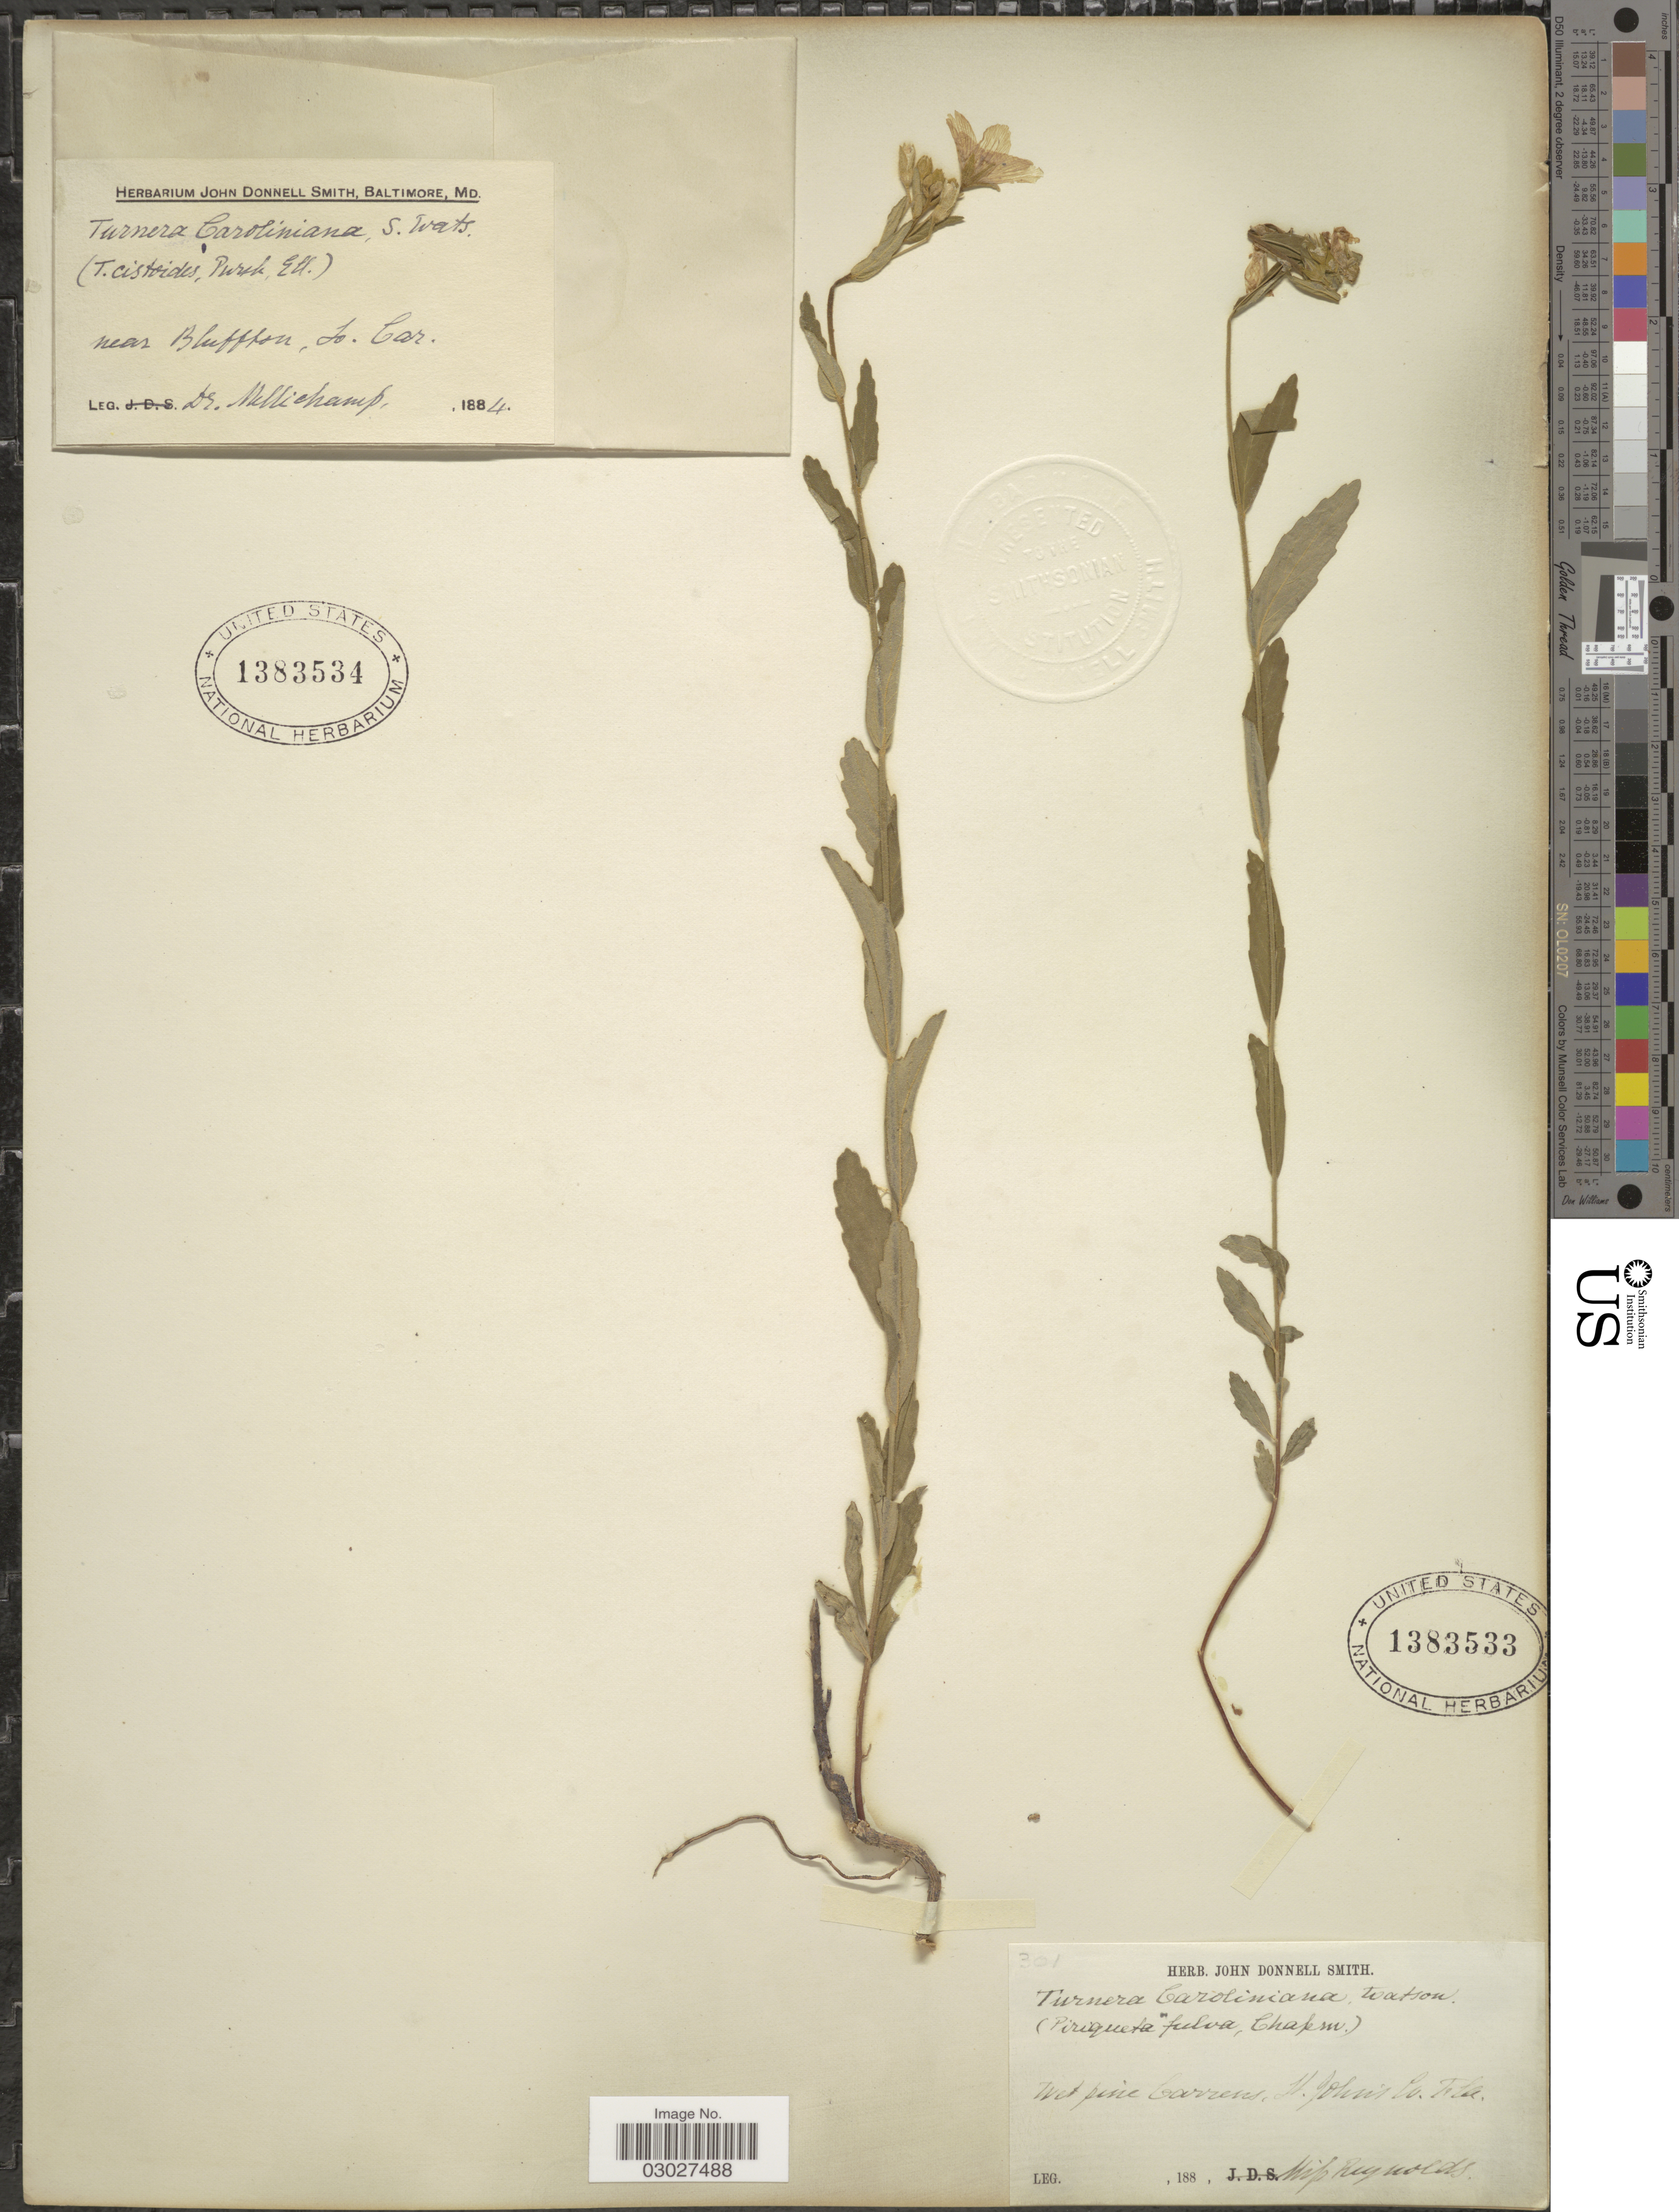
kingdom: Plantae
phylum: Tracheophyta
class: Magnoliopsida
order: Malpighiales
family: Turneraceae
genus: Piriqueta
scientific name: Piriqueta cistoides subsp. caroliniana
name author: (Walter) Arbo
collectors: -. Reynolds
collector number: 301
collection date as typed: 188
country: United States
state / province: Florida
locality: Wet pine barrens, St. Johns Co.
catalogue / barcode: US 1383533